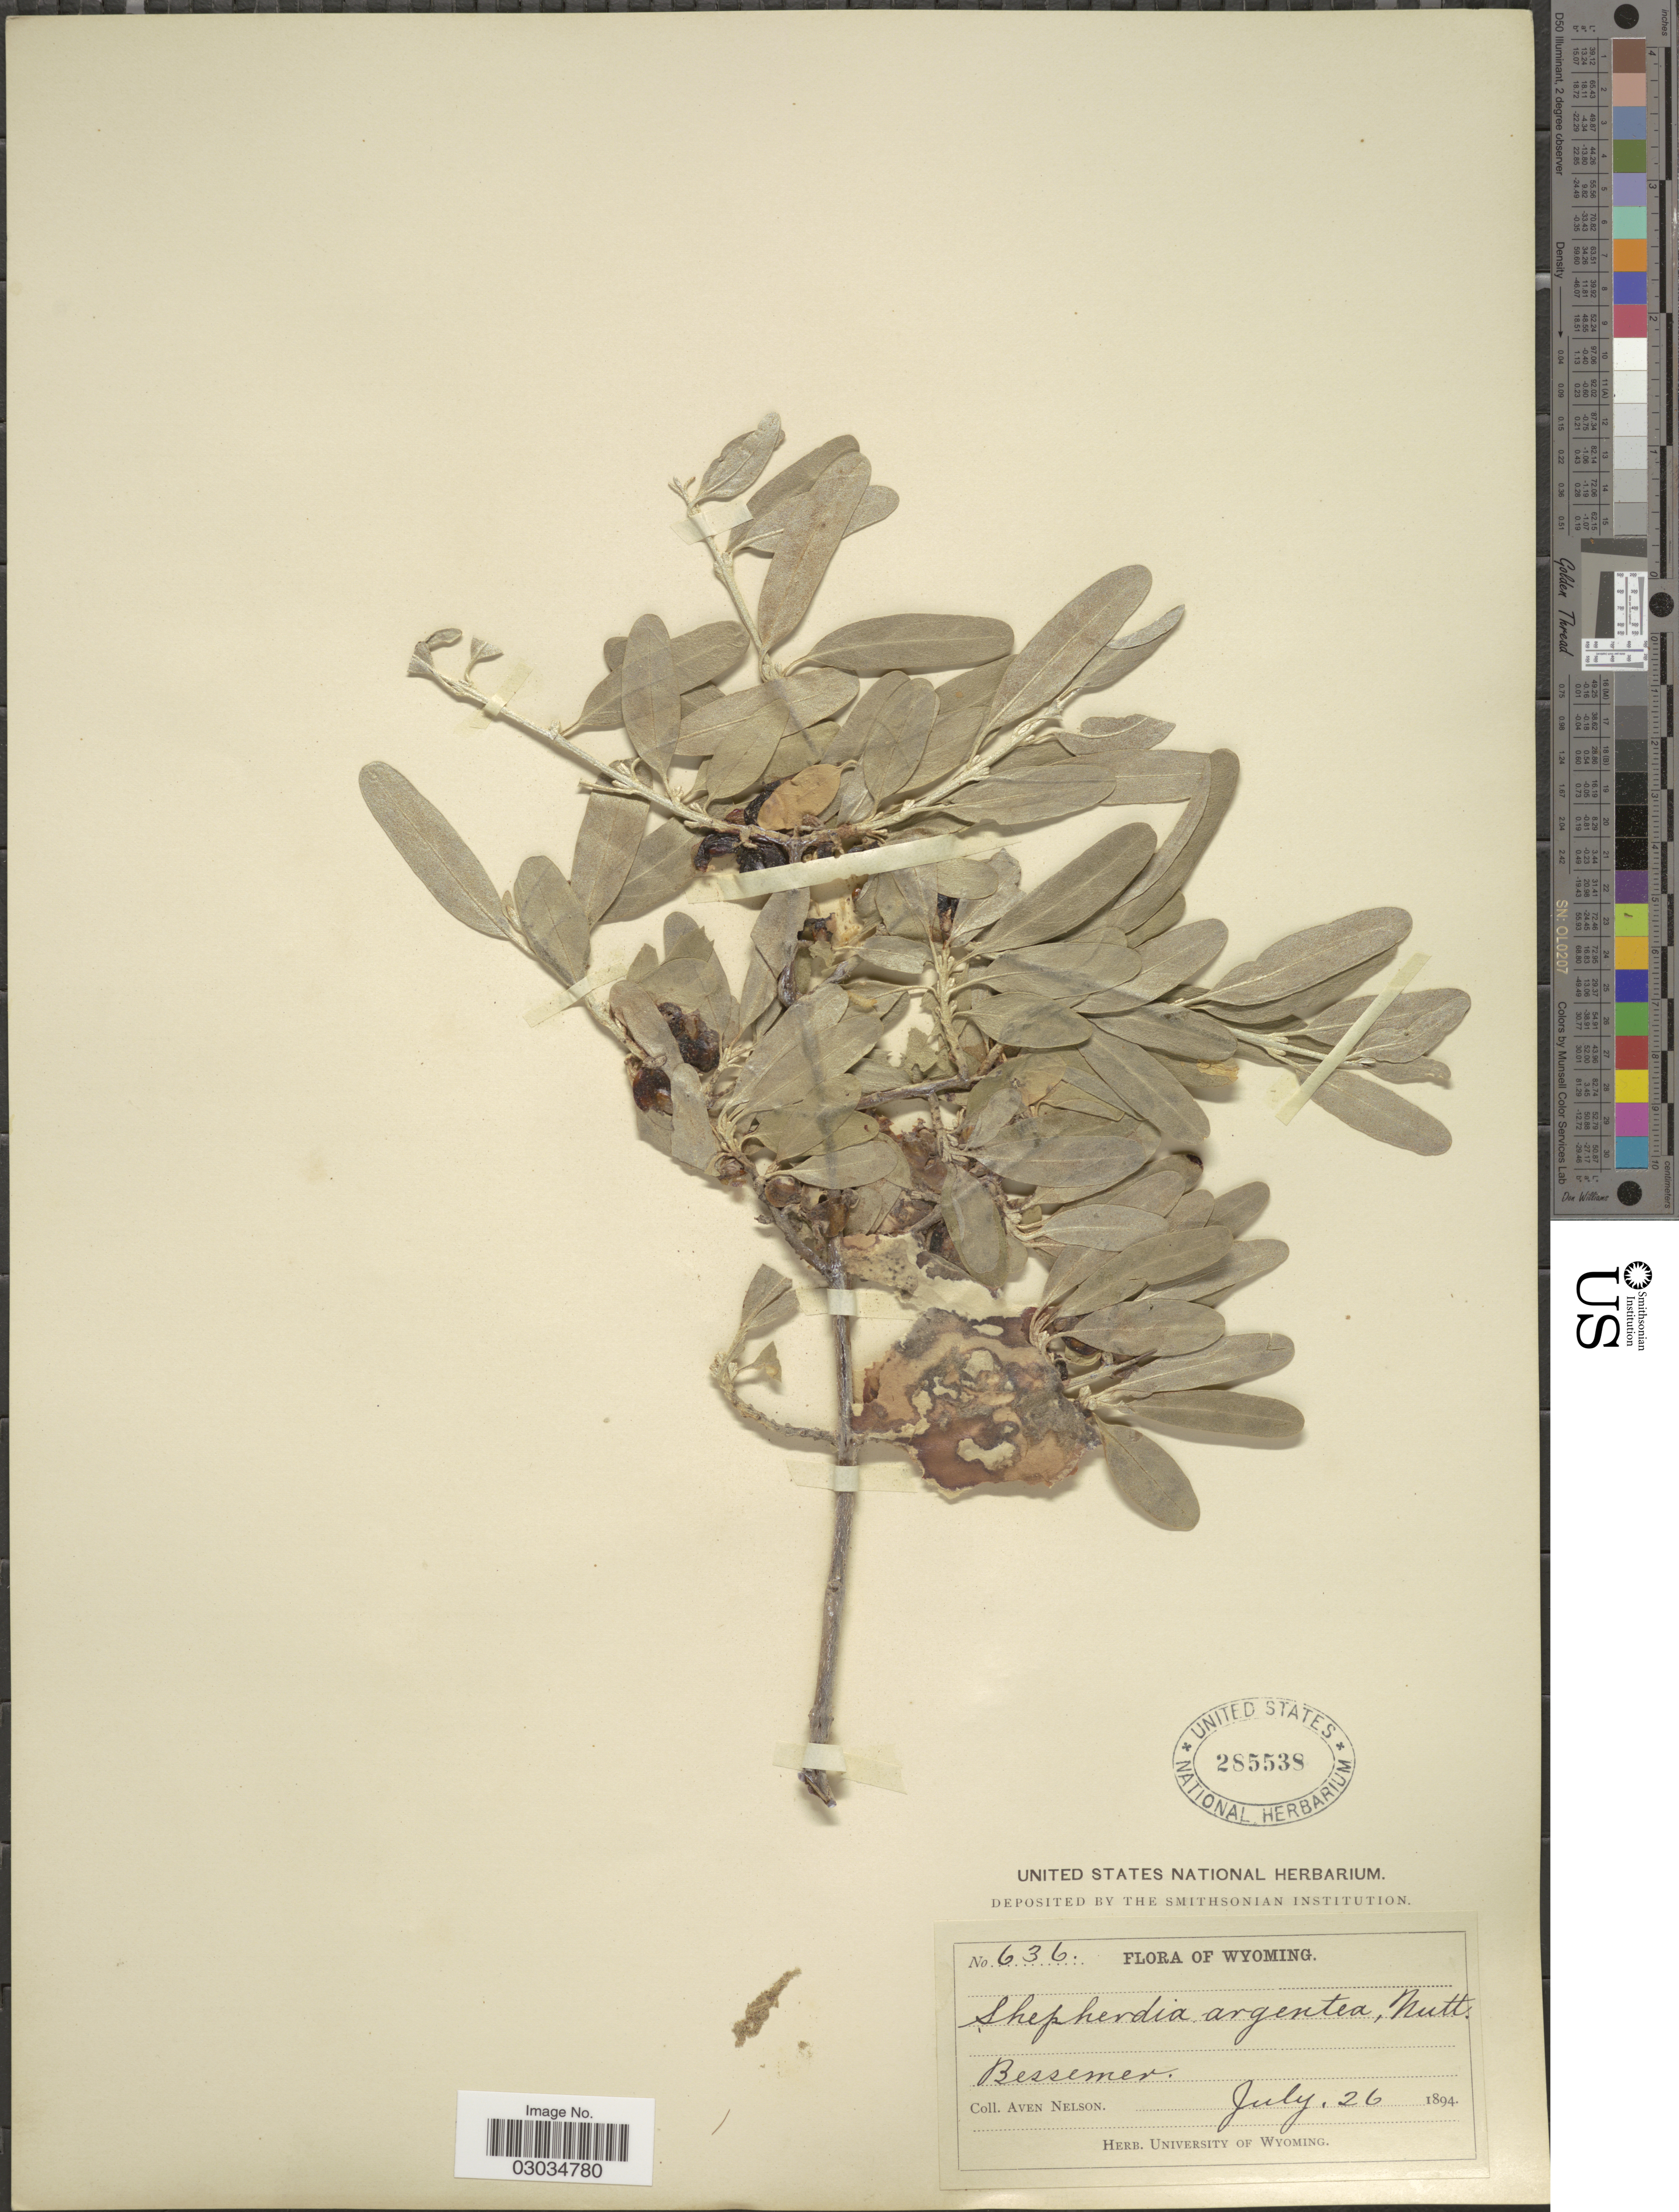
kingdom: Plantae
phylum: Tracheophyta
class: Magnoliopsida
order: Rosales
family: Elaeagnaceae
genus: Shepherdia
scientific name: Shepherdia argentea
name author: (Pursh) Nutt.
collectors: A. Nelson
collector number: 636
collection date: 1894-07-26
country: United States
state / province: Wyoming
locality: Bessemer.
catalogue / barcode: US 285538